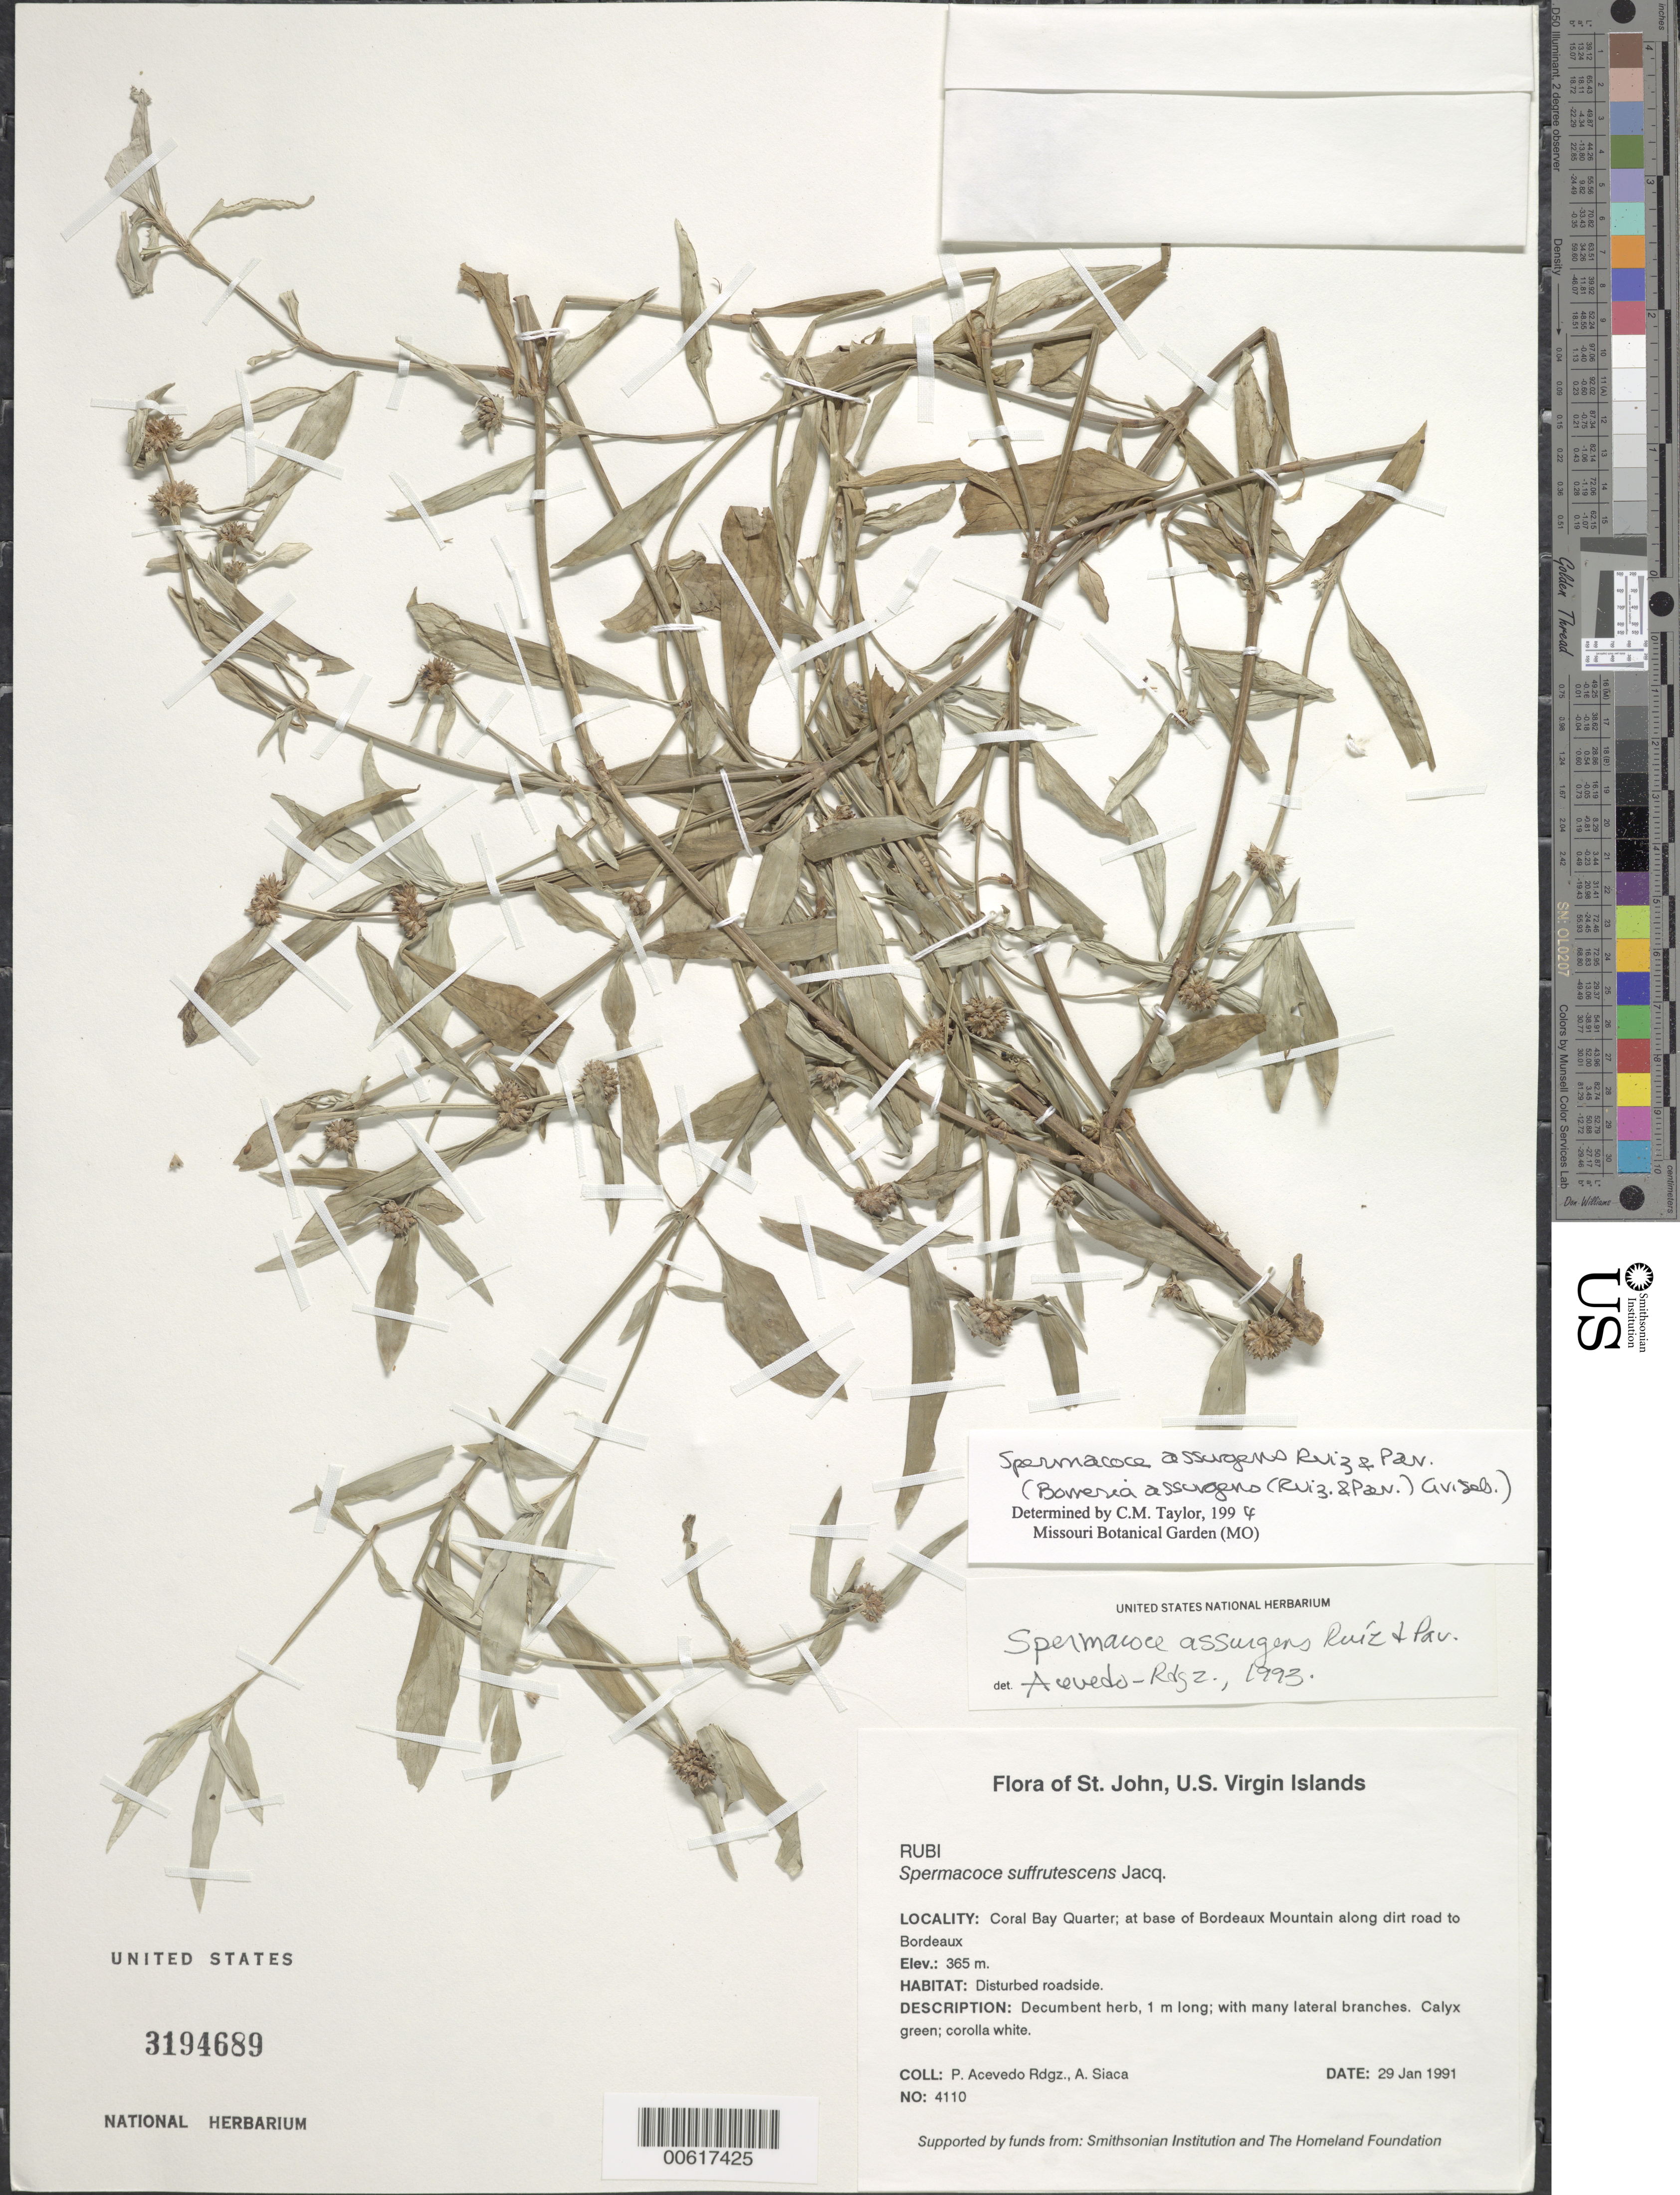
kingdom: Plantae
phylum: Tracheophyta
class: Magnoliopsida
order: Gentianales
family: Rubiaceae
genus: Spermacoce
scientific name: Spermacoce assurgens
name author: Ruiz & Pav.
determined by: Taylor, Charlotte M.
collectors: P. Acevedo-Rodr. & A. Siaca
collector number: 4110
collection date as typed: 29 Jan 1991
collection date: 1991-01-29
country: U.S. Virgin Islands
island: St. John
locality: Coral Bay Quarter; at base of Bordeaux Mountain along dirt road to Bordeaux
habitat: Disturbed roadside.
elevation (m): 365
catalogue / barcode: US 3194689